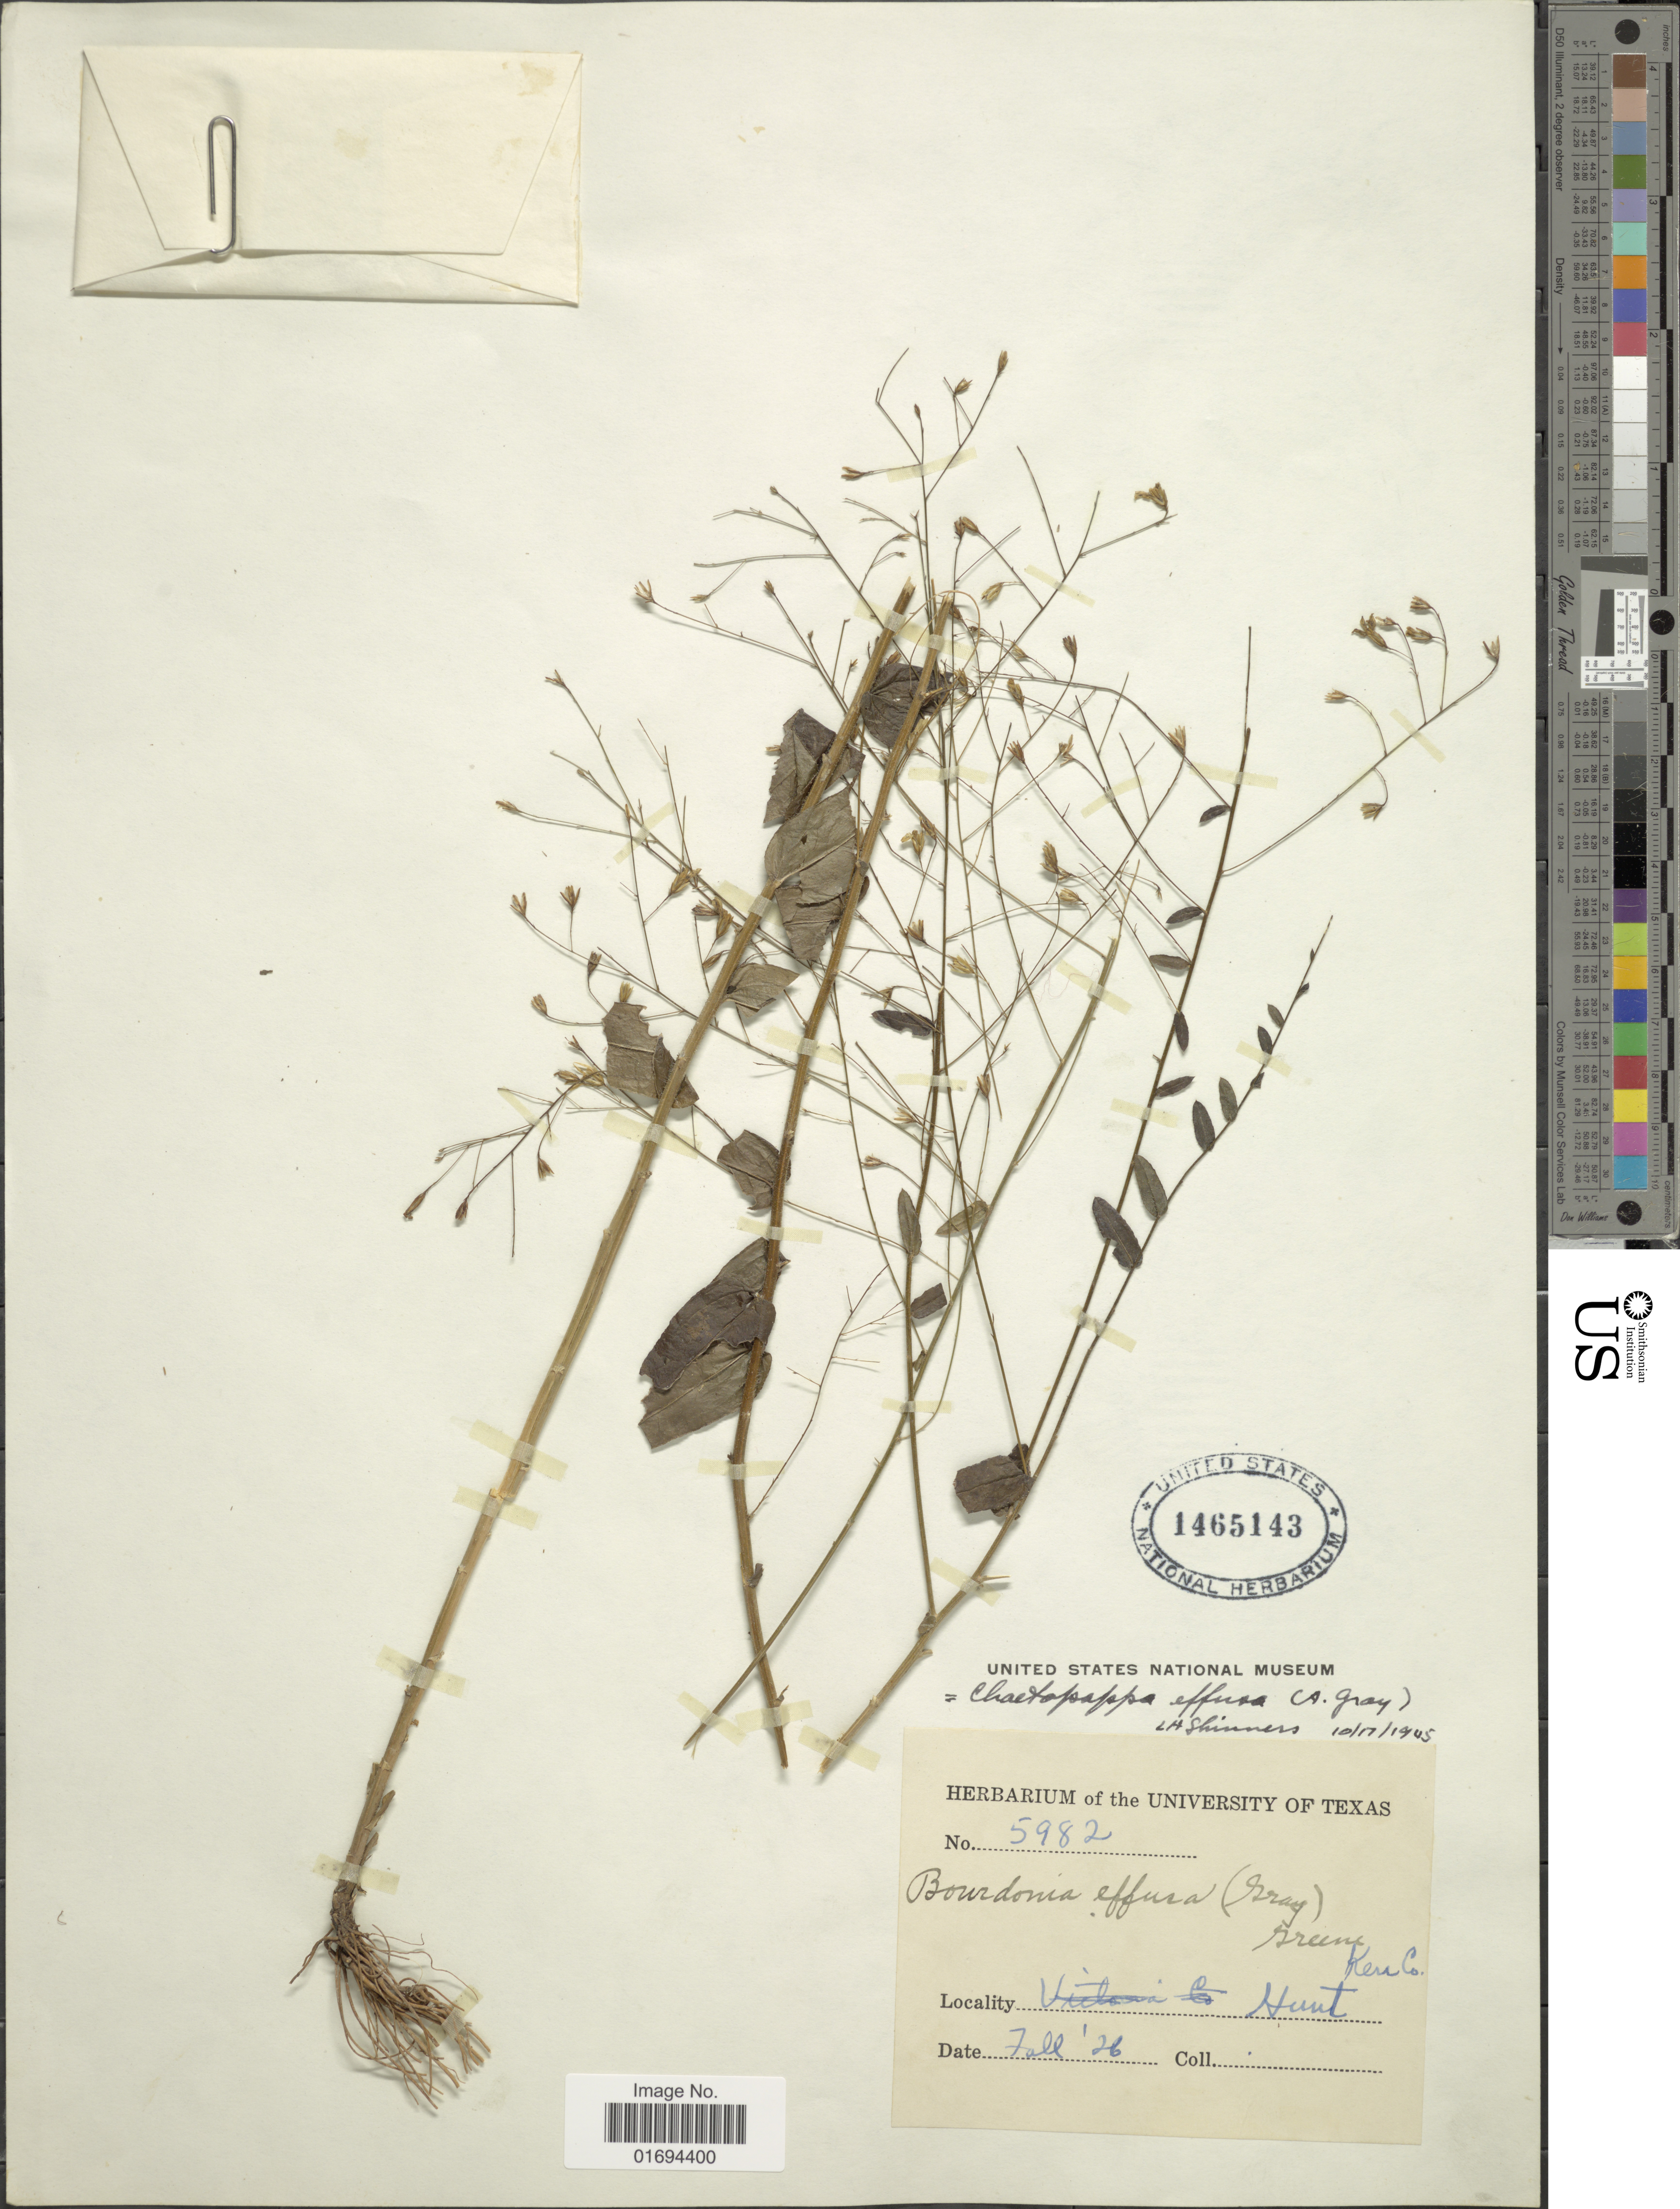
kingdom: Plantae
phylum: Tracheophyta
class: Magnoliopsida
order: Asterales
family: Asteraceae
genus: Chaetopappa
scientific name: Chaetopappa effusa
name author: (A. Gray) Shinners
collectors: ex herb. University of Texas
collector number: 5982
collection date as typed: Fall '26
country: United States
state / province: Texas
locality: Ken Co., Hunt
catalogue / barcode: US 1465143